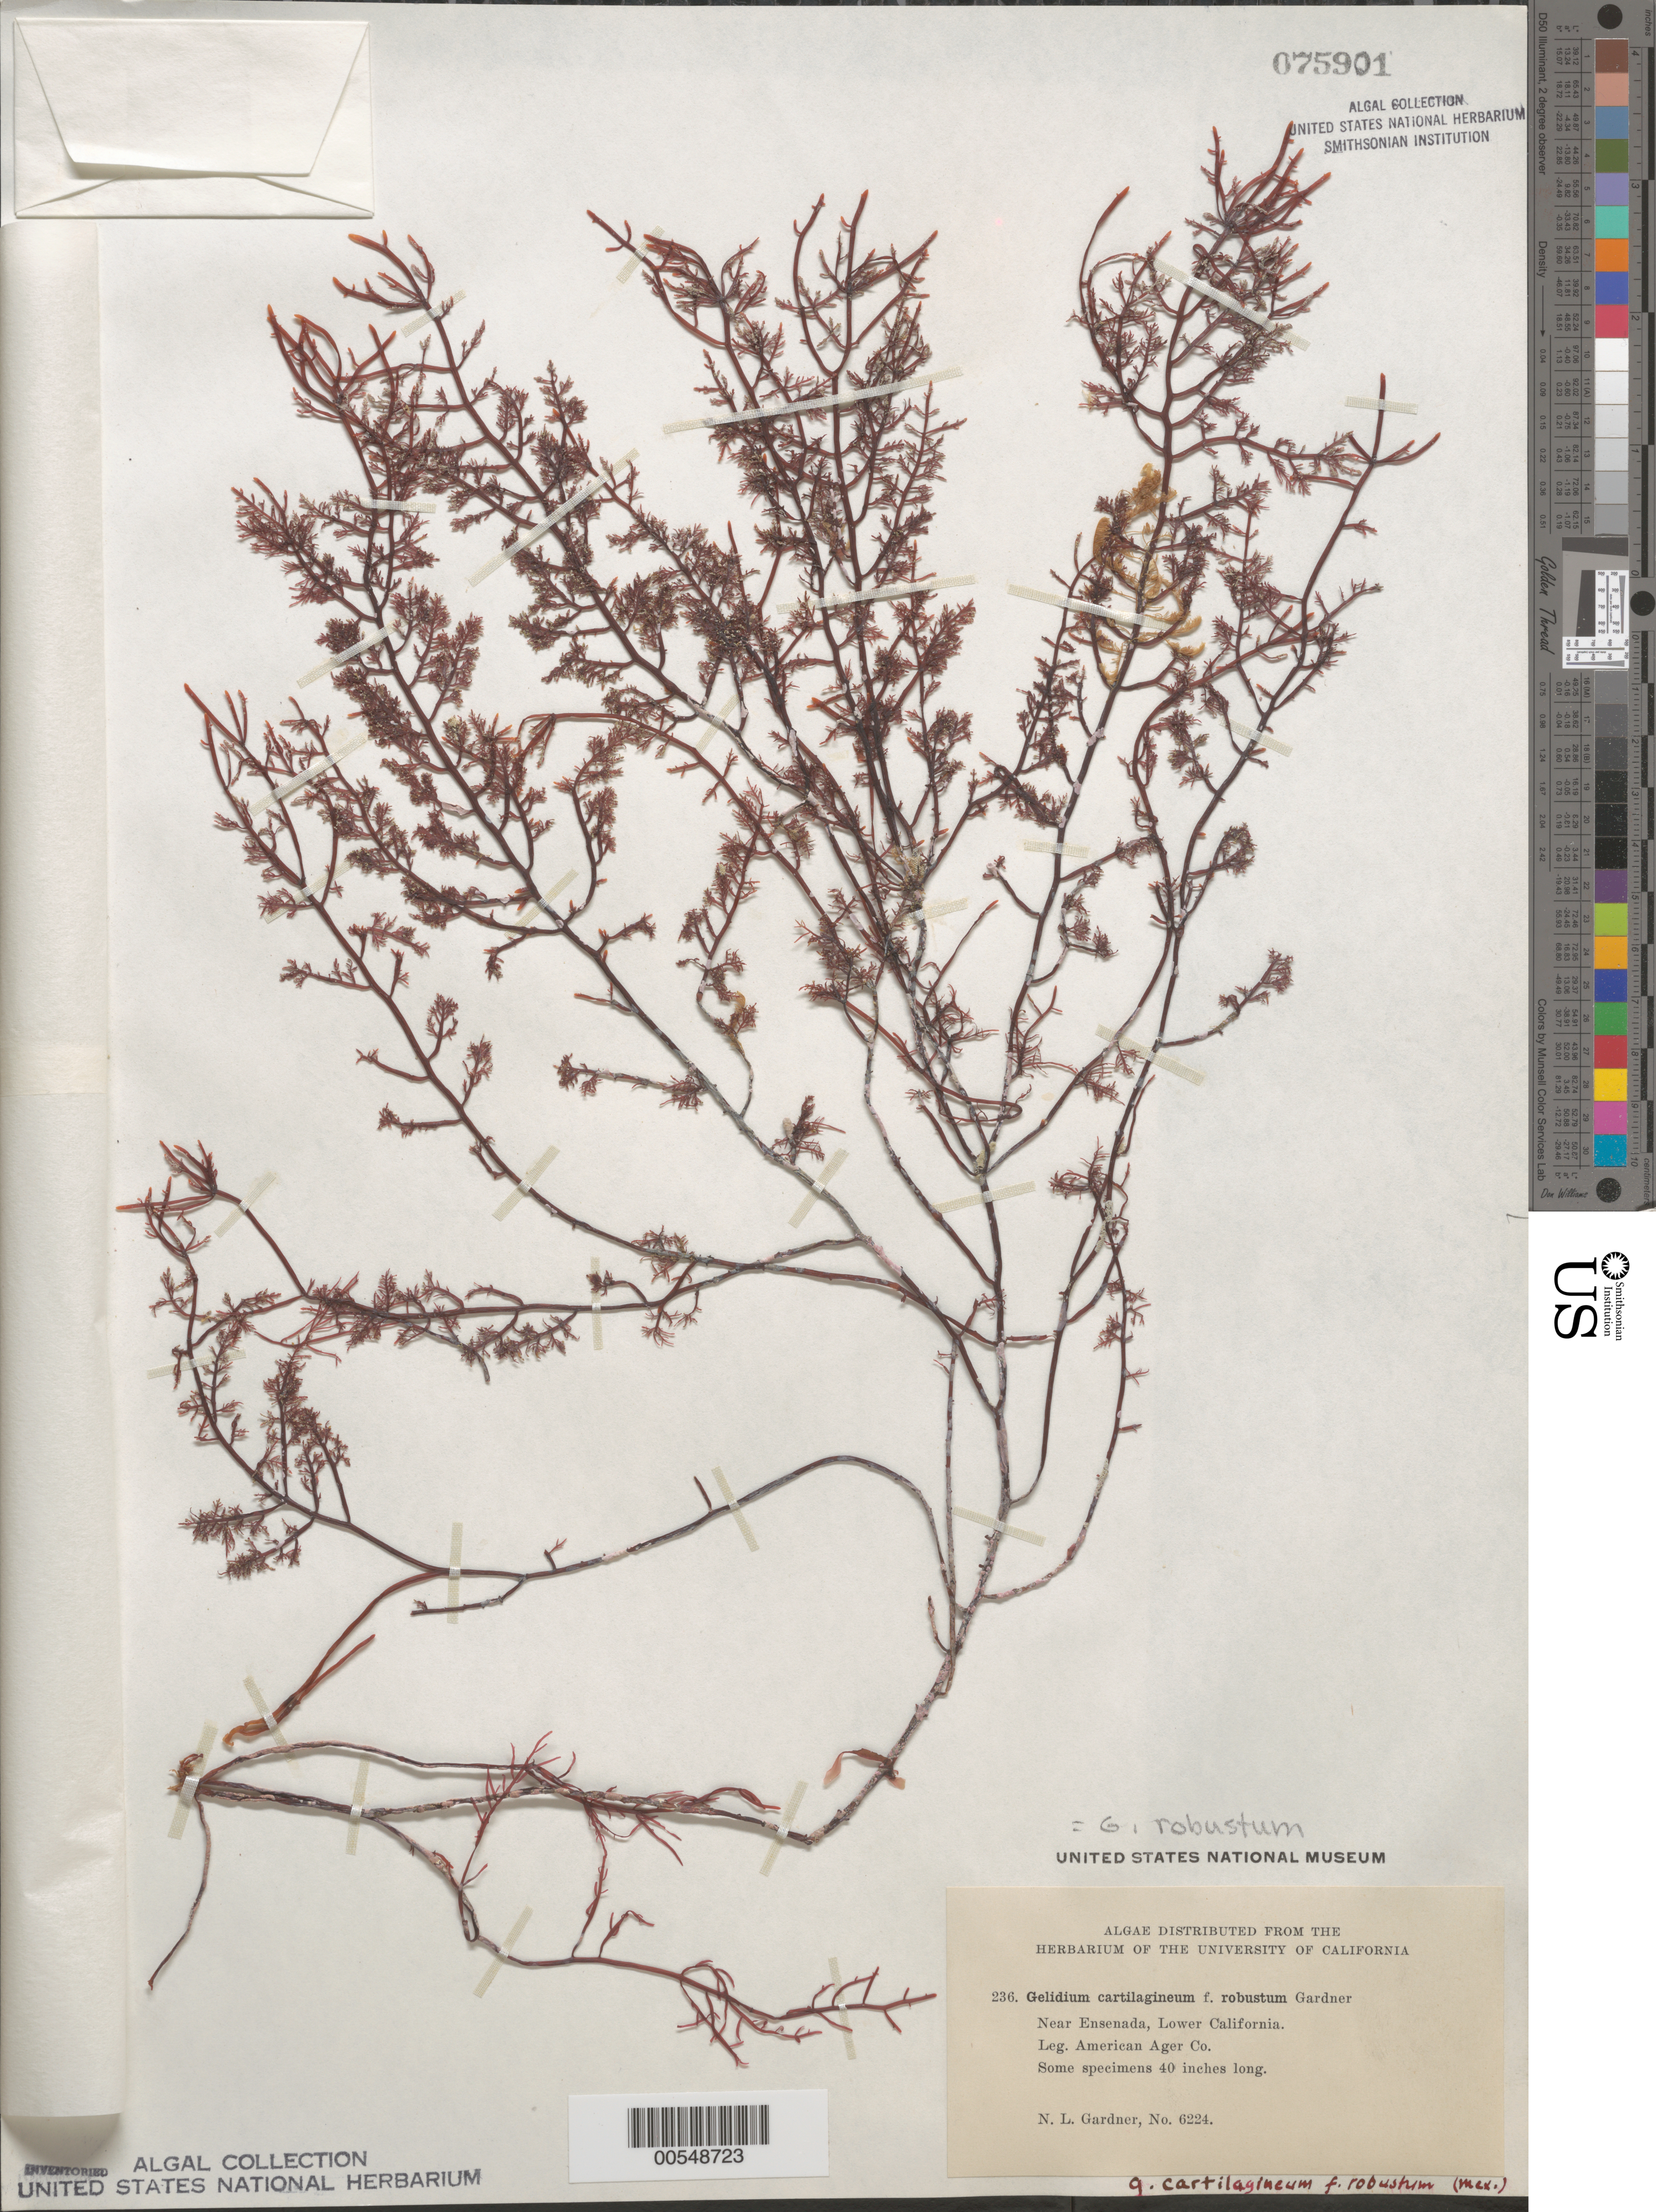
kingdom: Plantae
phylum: Rhodophyta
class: Florideophyceae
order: Gelidiales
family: Gelidiaceae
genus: Gelidium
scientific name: Gelidium robustum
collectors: American Agar Company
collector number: NLG 6224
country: Mexico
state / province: Baja California Norte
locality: Near Ensenada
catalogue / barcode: US 75901